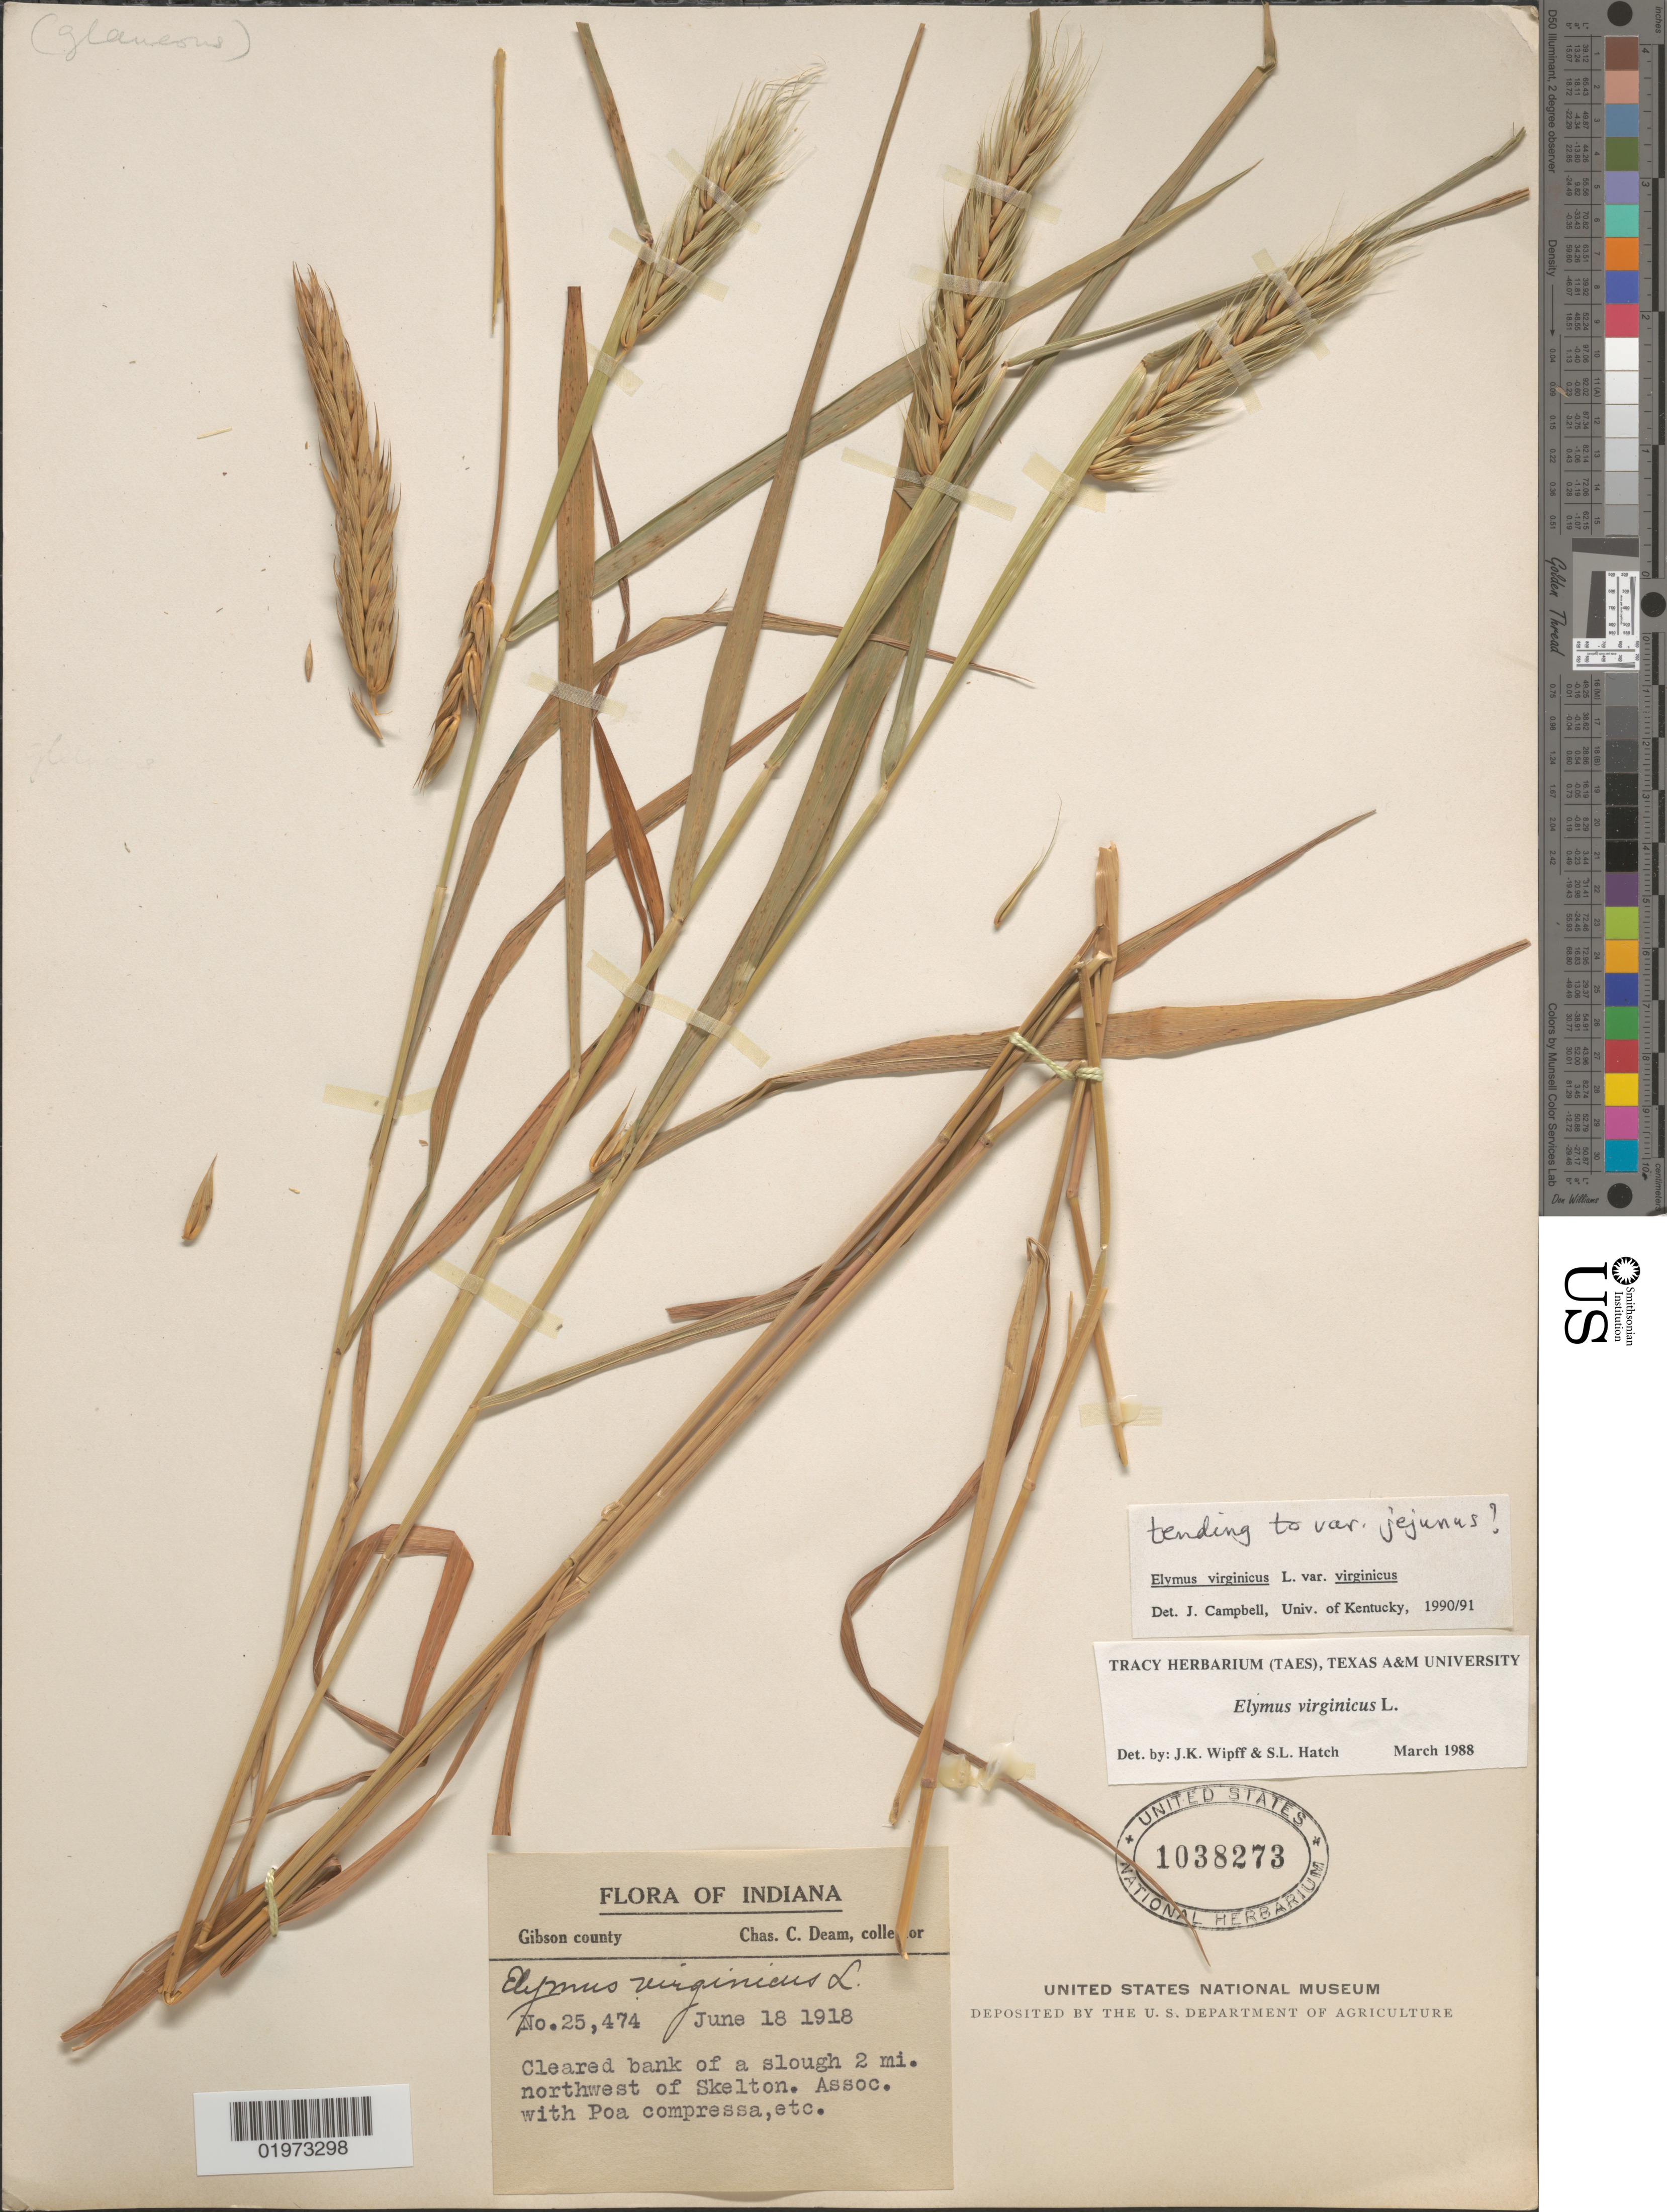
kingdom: Plantae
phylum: Tracheophyta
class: Liliopsida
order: Poales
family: Poaceae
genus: Elymus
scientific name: Elymus virginicus var. virginicus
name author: L.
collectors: C. C. Deam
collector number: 25474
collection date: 1918-06-18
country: United States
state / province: Indiana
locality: Gibson county. Cleared bank of a slough 2 mi. northwest of Skelton.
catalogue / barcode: US 1038273